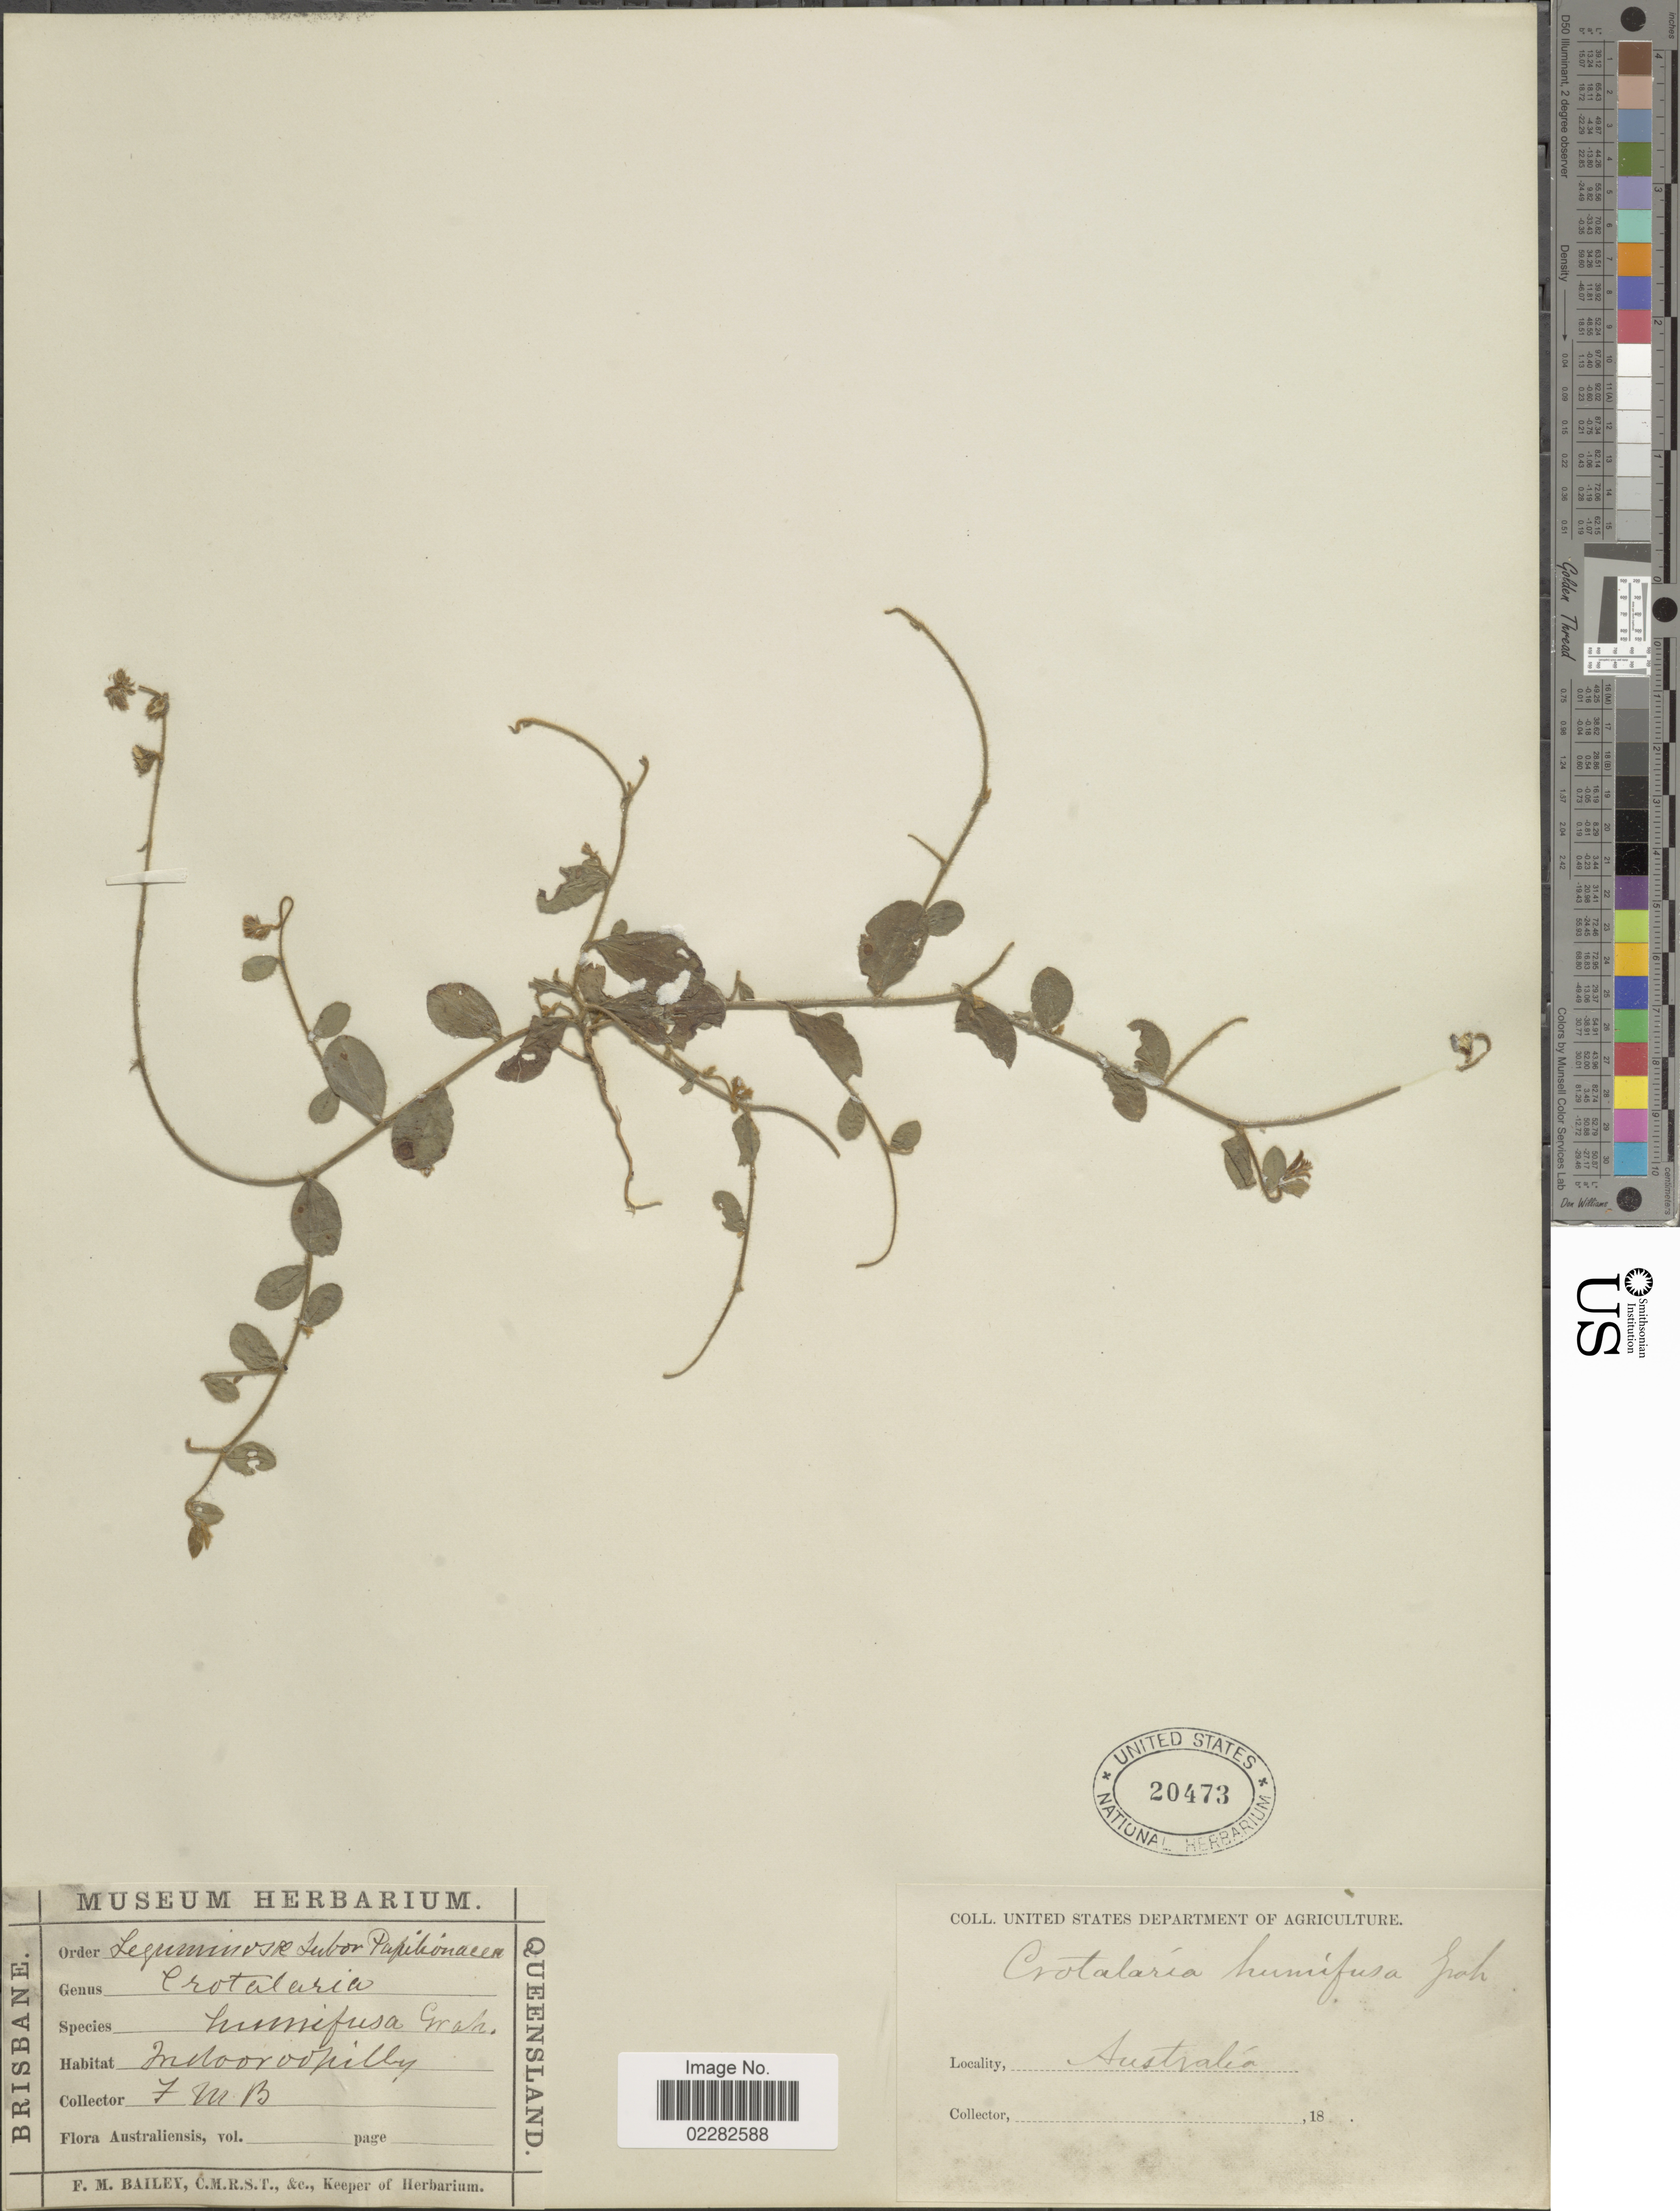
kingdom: Plantae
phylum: Tracheophyta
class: Magnoliopsida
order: Fabales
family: Fabaceae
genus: Crotalaria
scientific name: Crotalaria humifusa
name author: Graham ex Benth.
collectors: F. M. Bailey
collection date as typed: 18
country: Australia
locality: Indooroopilly.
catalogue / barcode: US 20473